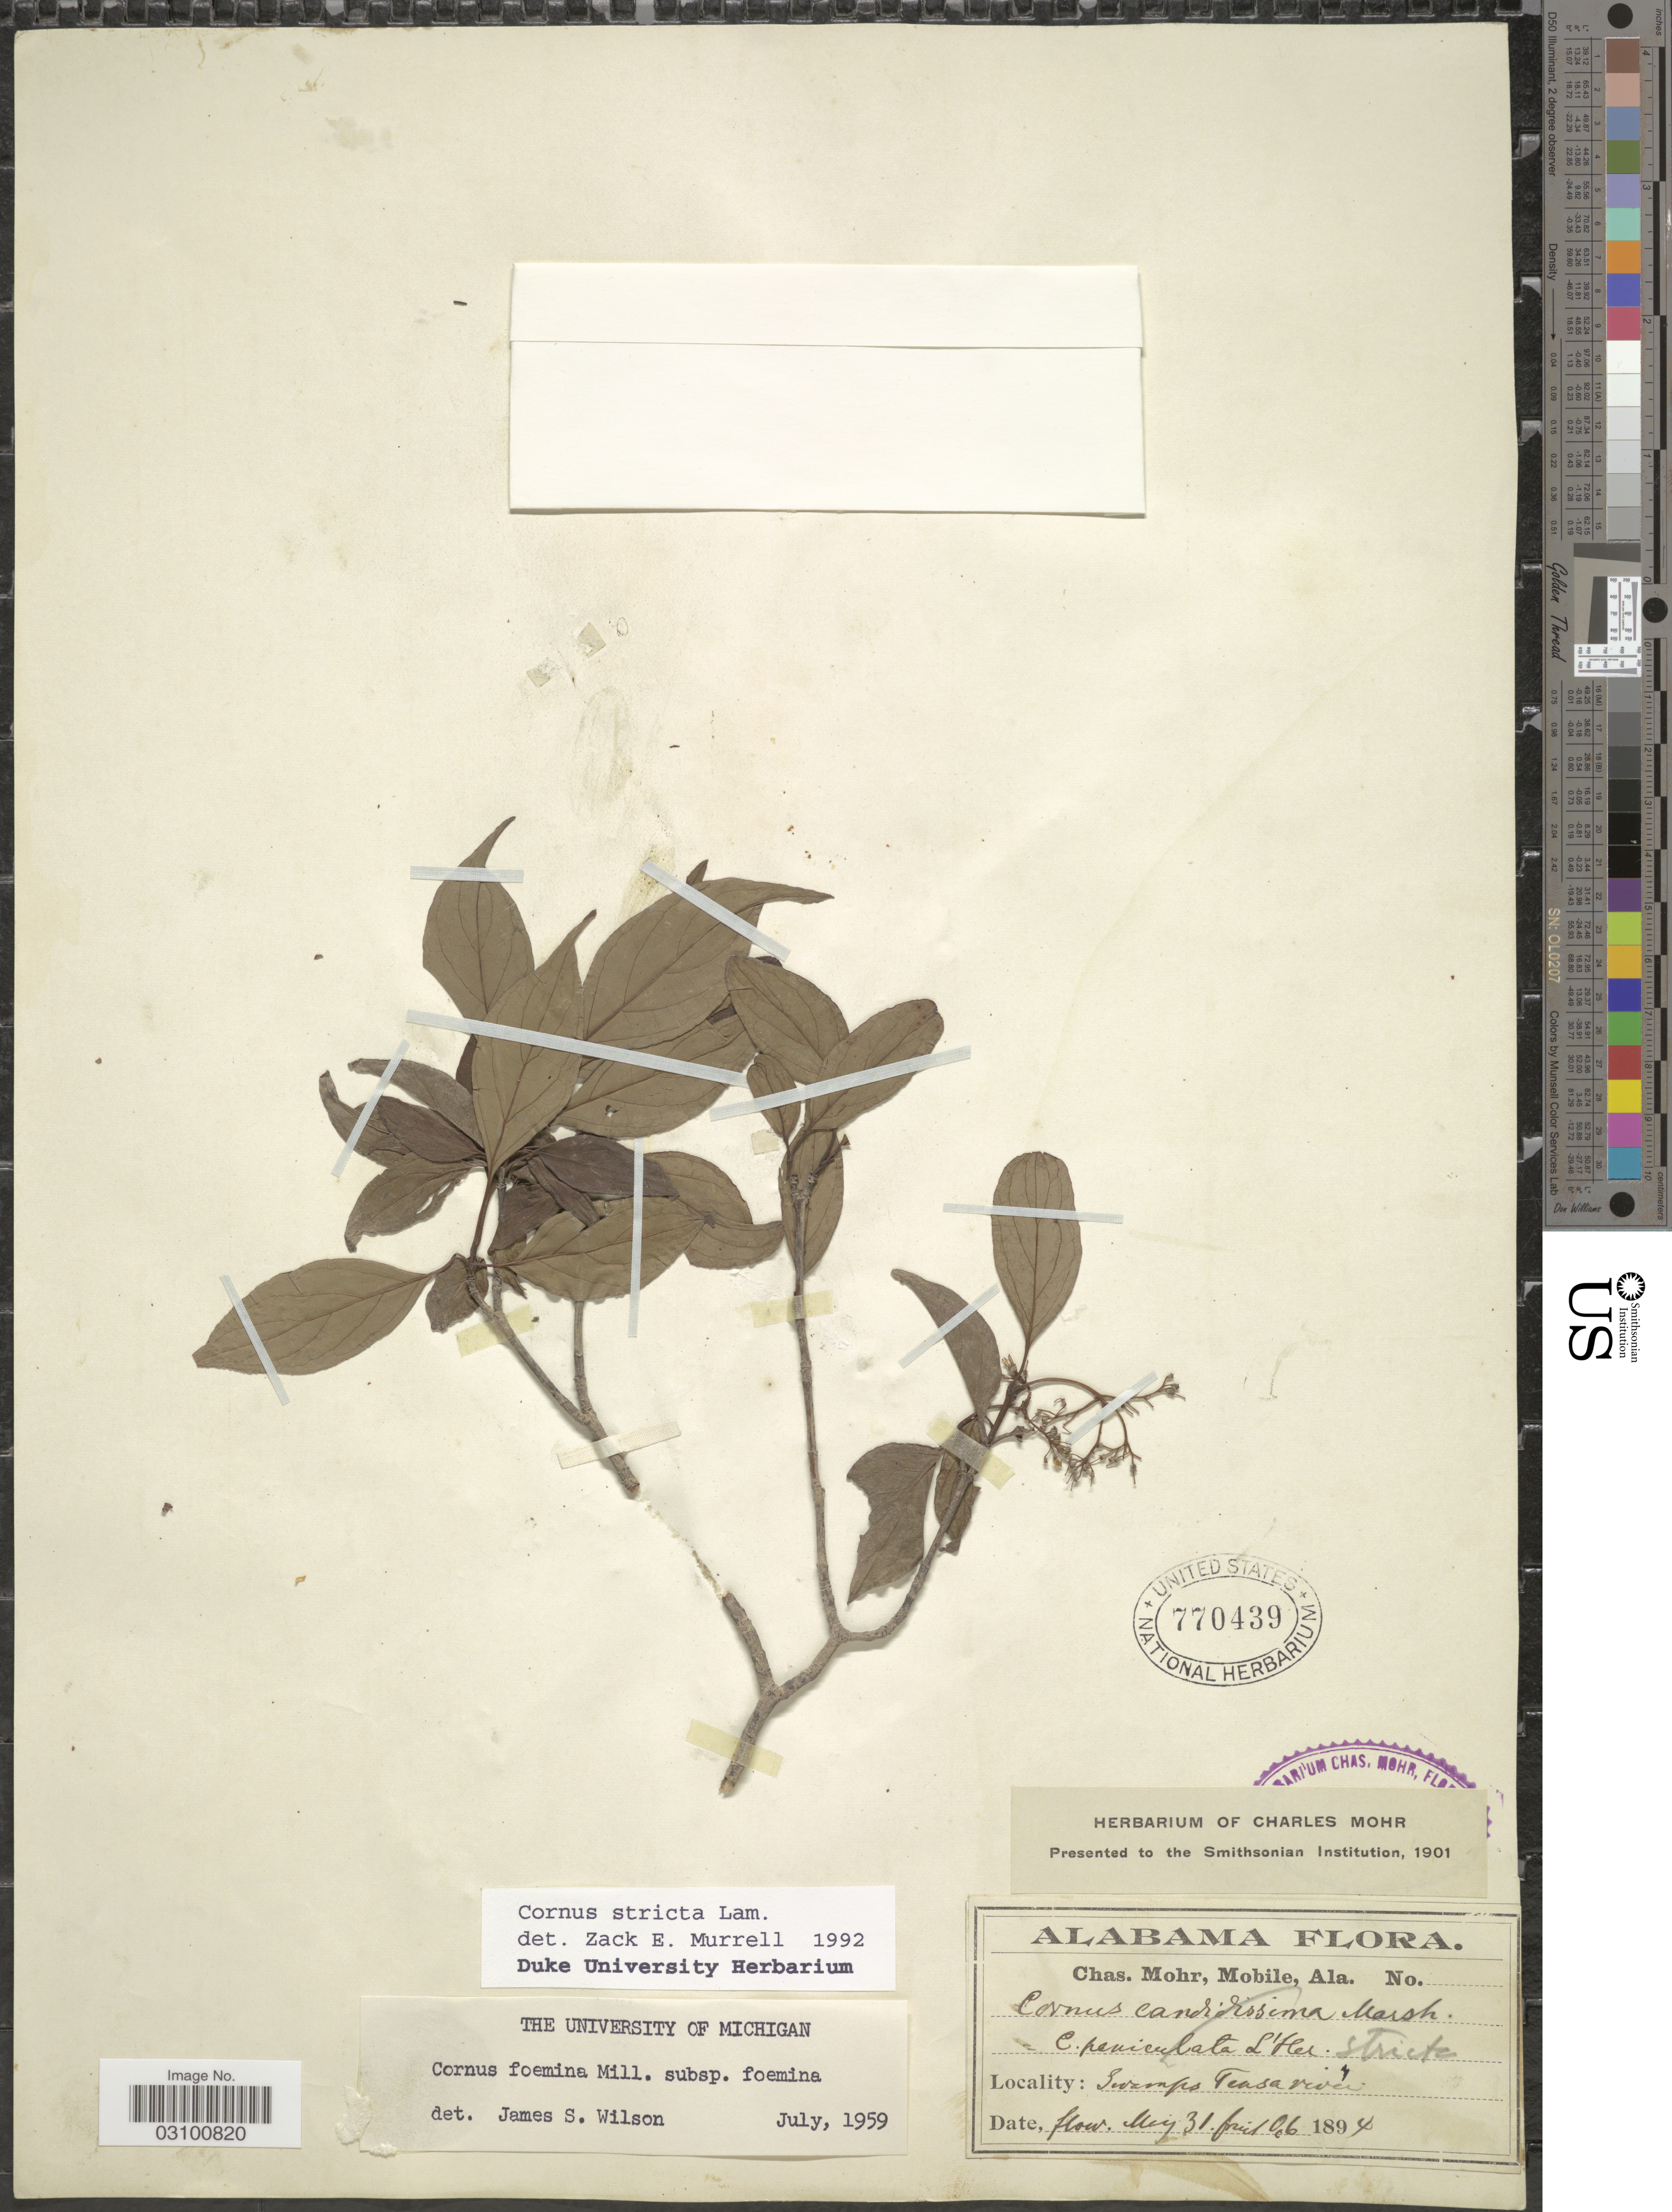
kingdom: Plantae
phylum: Tracheophyta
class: Magnoliopsida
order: Cornales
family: Cornaceae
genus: Cornus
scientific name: Cornus stricta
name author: Lam.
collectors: Mohr, C. T. (herbarium)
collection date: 1894-05-31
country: United States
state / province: Alabama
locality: Swamps Teasa river.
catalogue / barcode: US 770439